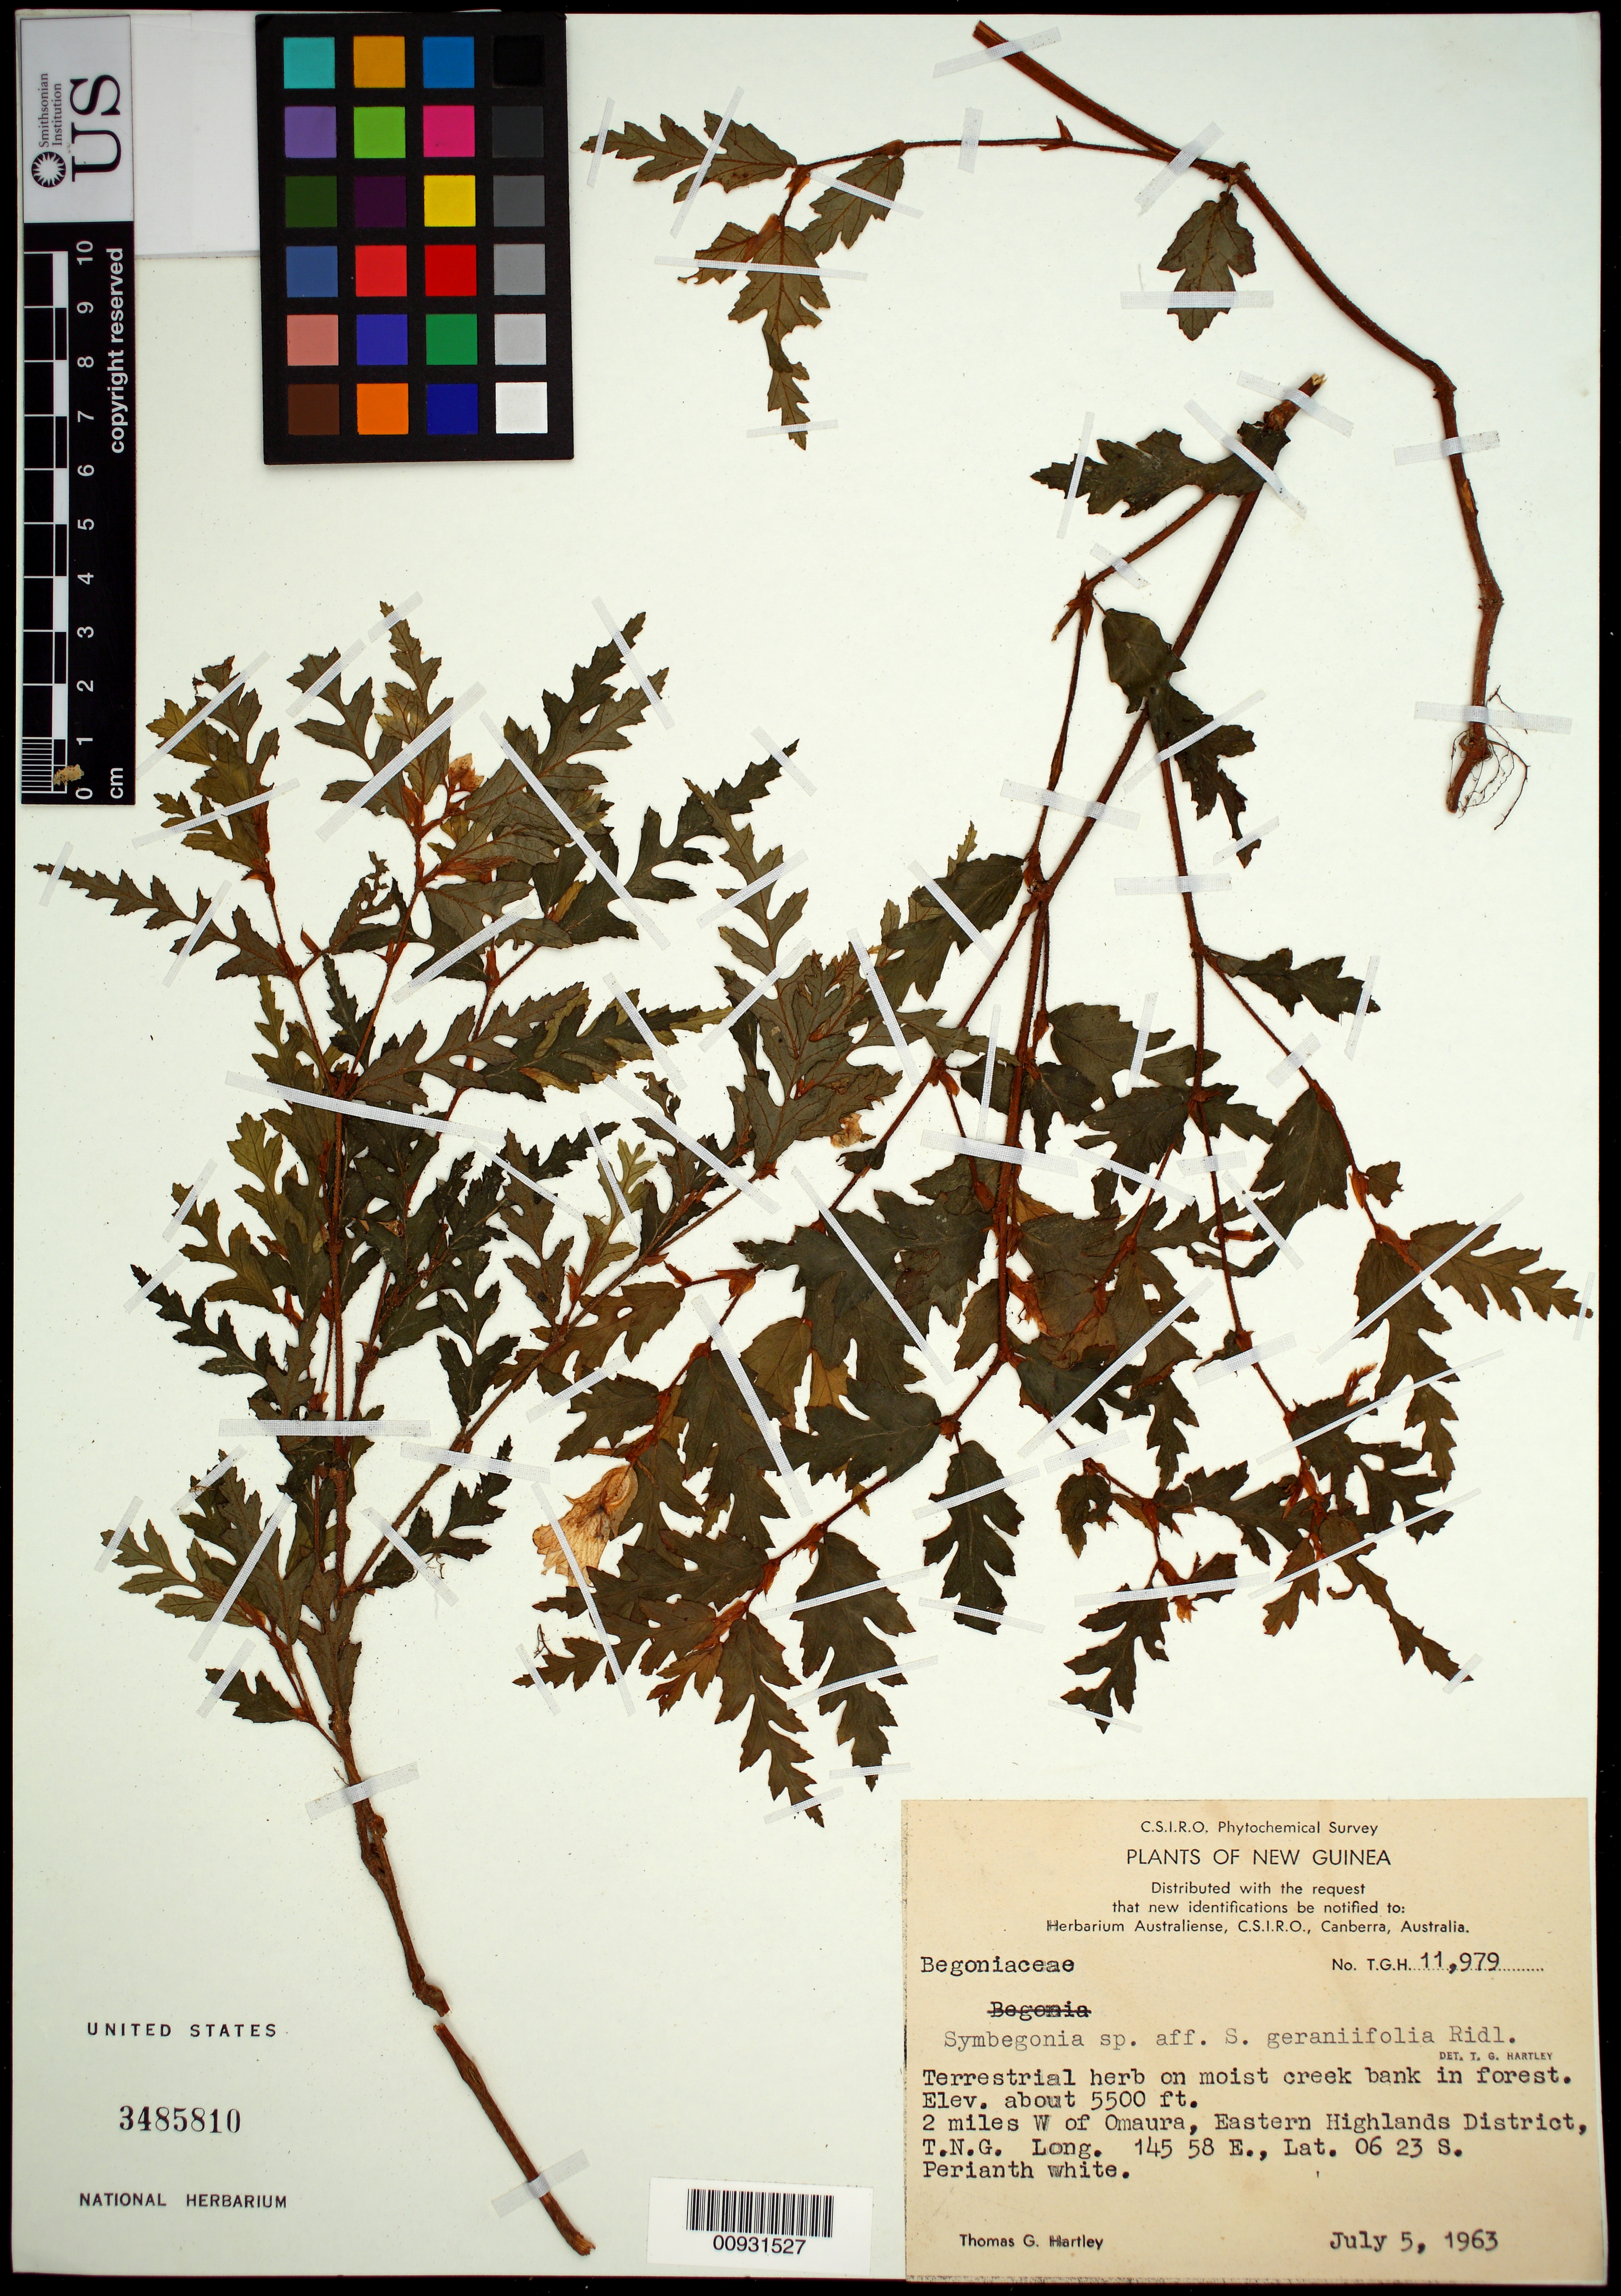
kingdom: Plantae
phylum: Tracheophyta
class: Magnoliopsida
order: Cucurbitales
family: Begoniaceae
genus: Begonia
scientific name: Begonia symgeraniifolia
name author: L.L. Forrest & Hollingsw.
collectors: T. G. Hartley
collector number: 11979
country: Papua New Guinea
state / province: Eastern Highlands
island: New Guinea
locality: W of Omaura.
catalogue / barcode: US 3485810